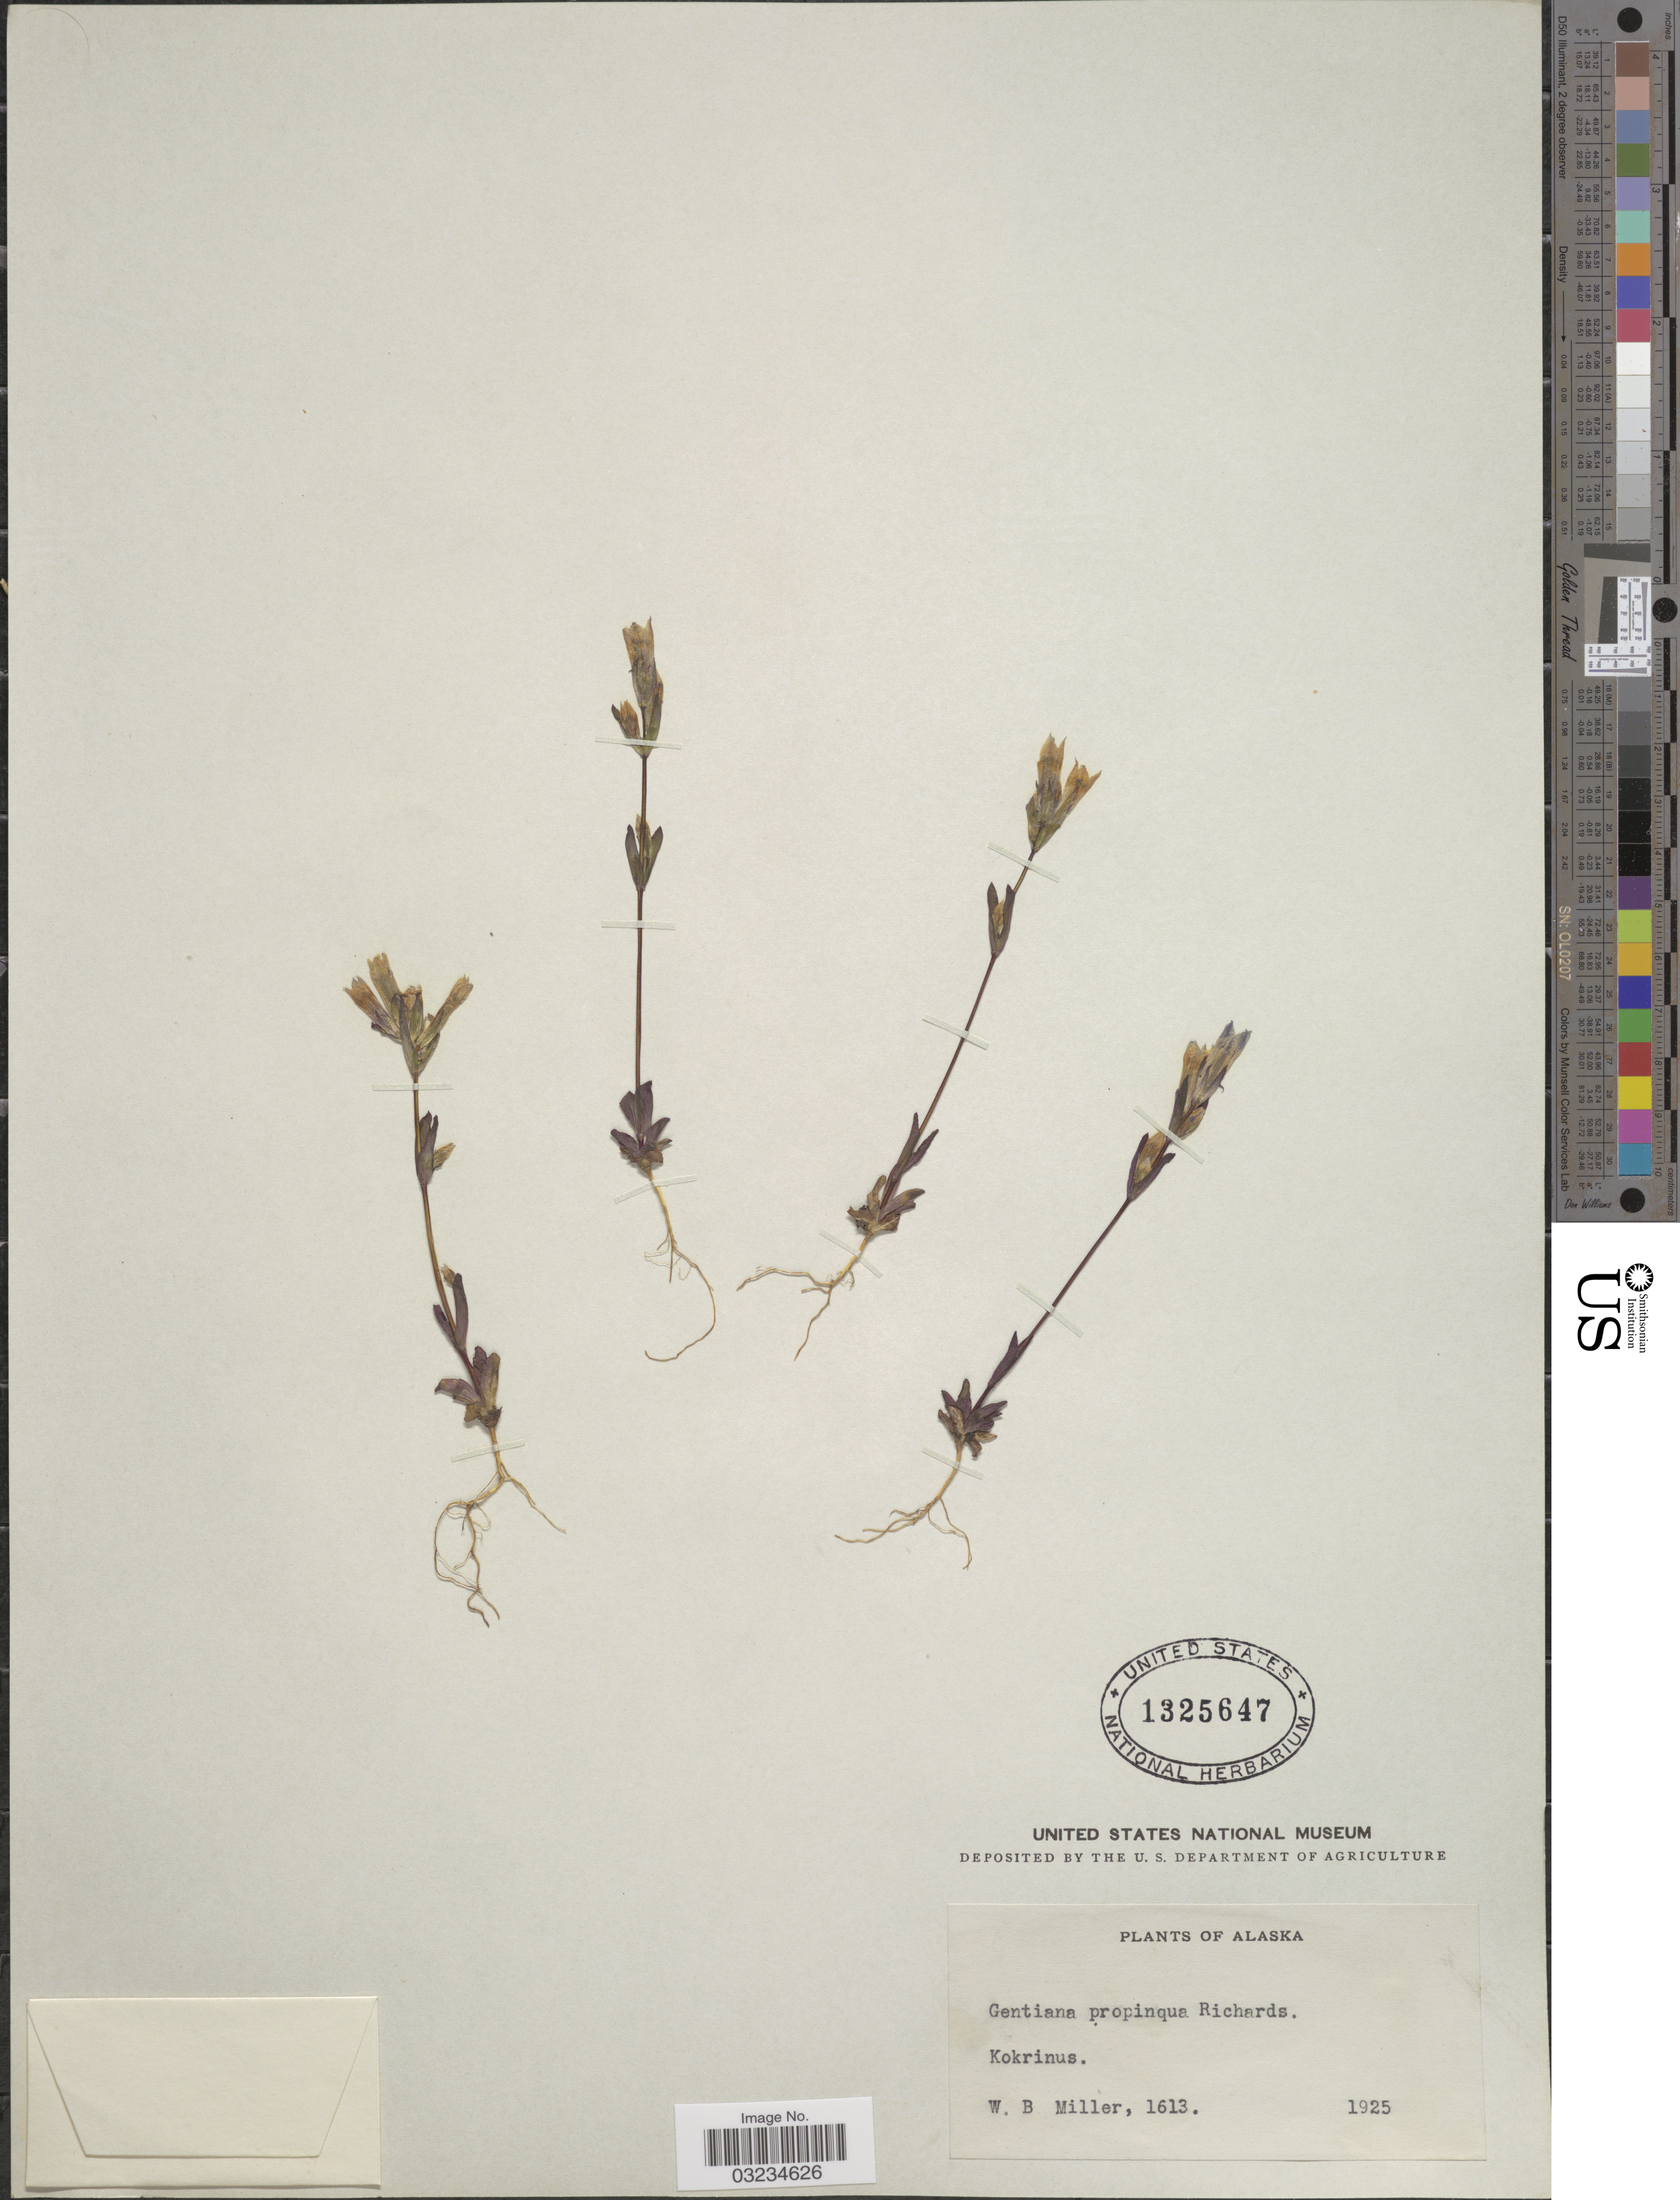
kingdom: Plantae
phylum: Tracheophyta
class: Magnoliopsida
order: Gentianales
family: Gentianaceae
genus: Gentiana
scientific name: Gentiana propinqua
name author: Richards.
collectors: W. Miller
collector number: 1613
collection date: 1925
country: United States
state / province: Alaska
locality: Kokrinus.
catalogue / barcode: US 1325647